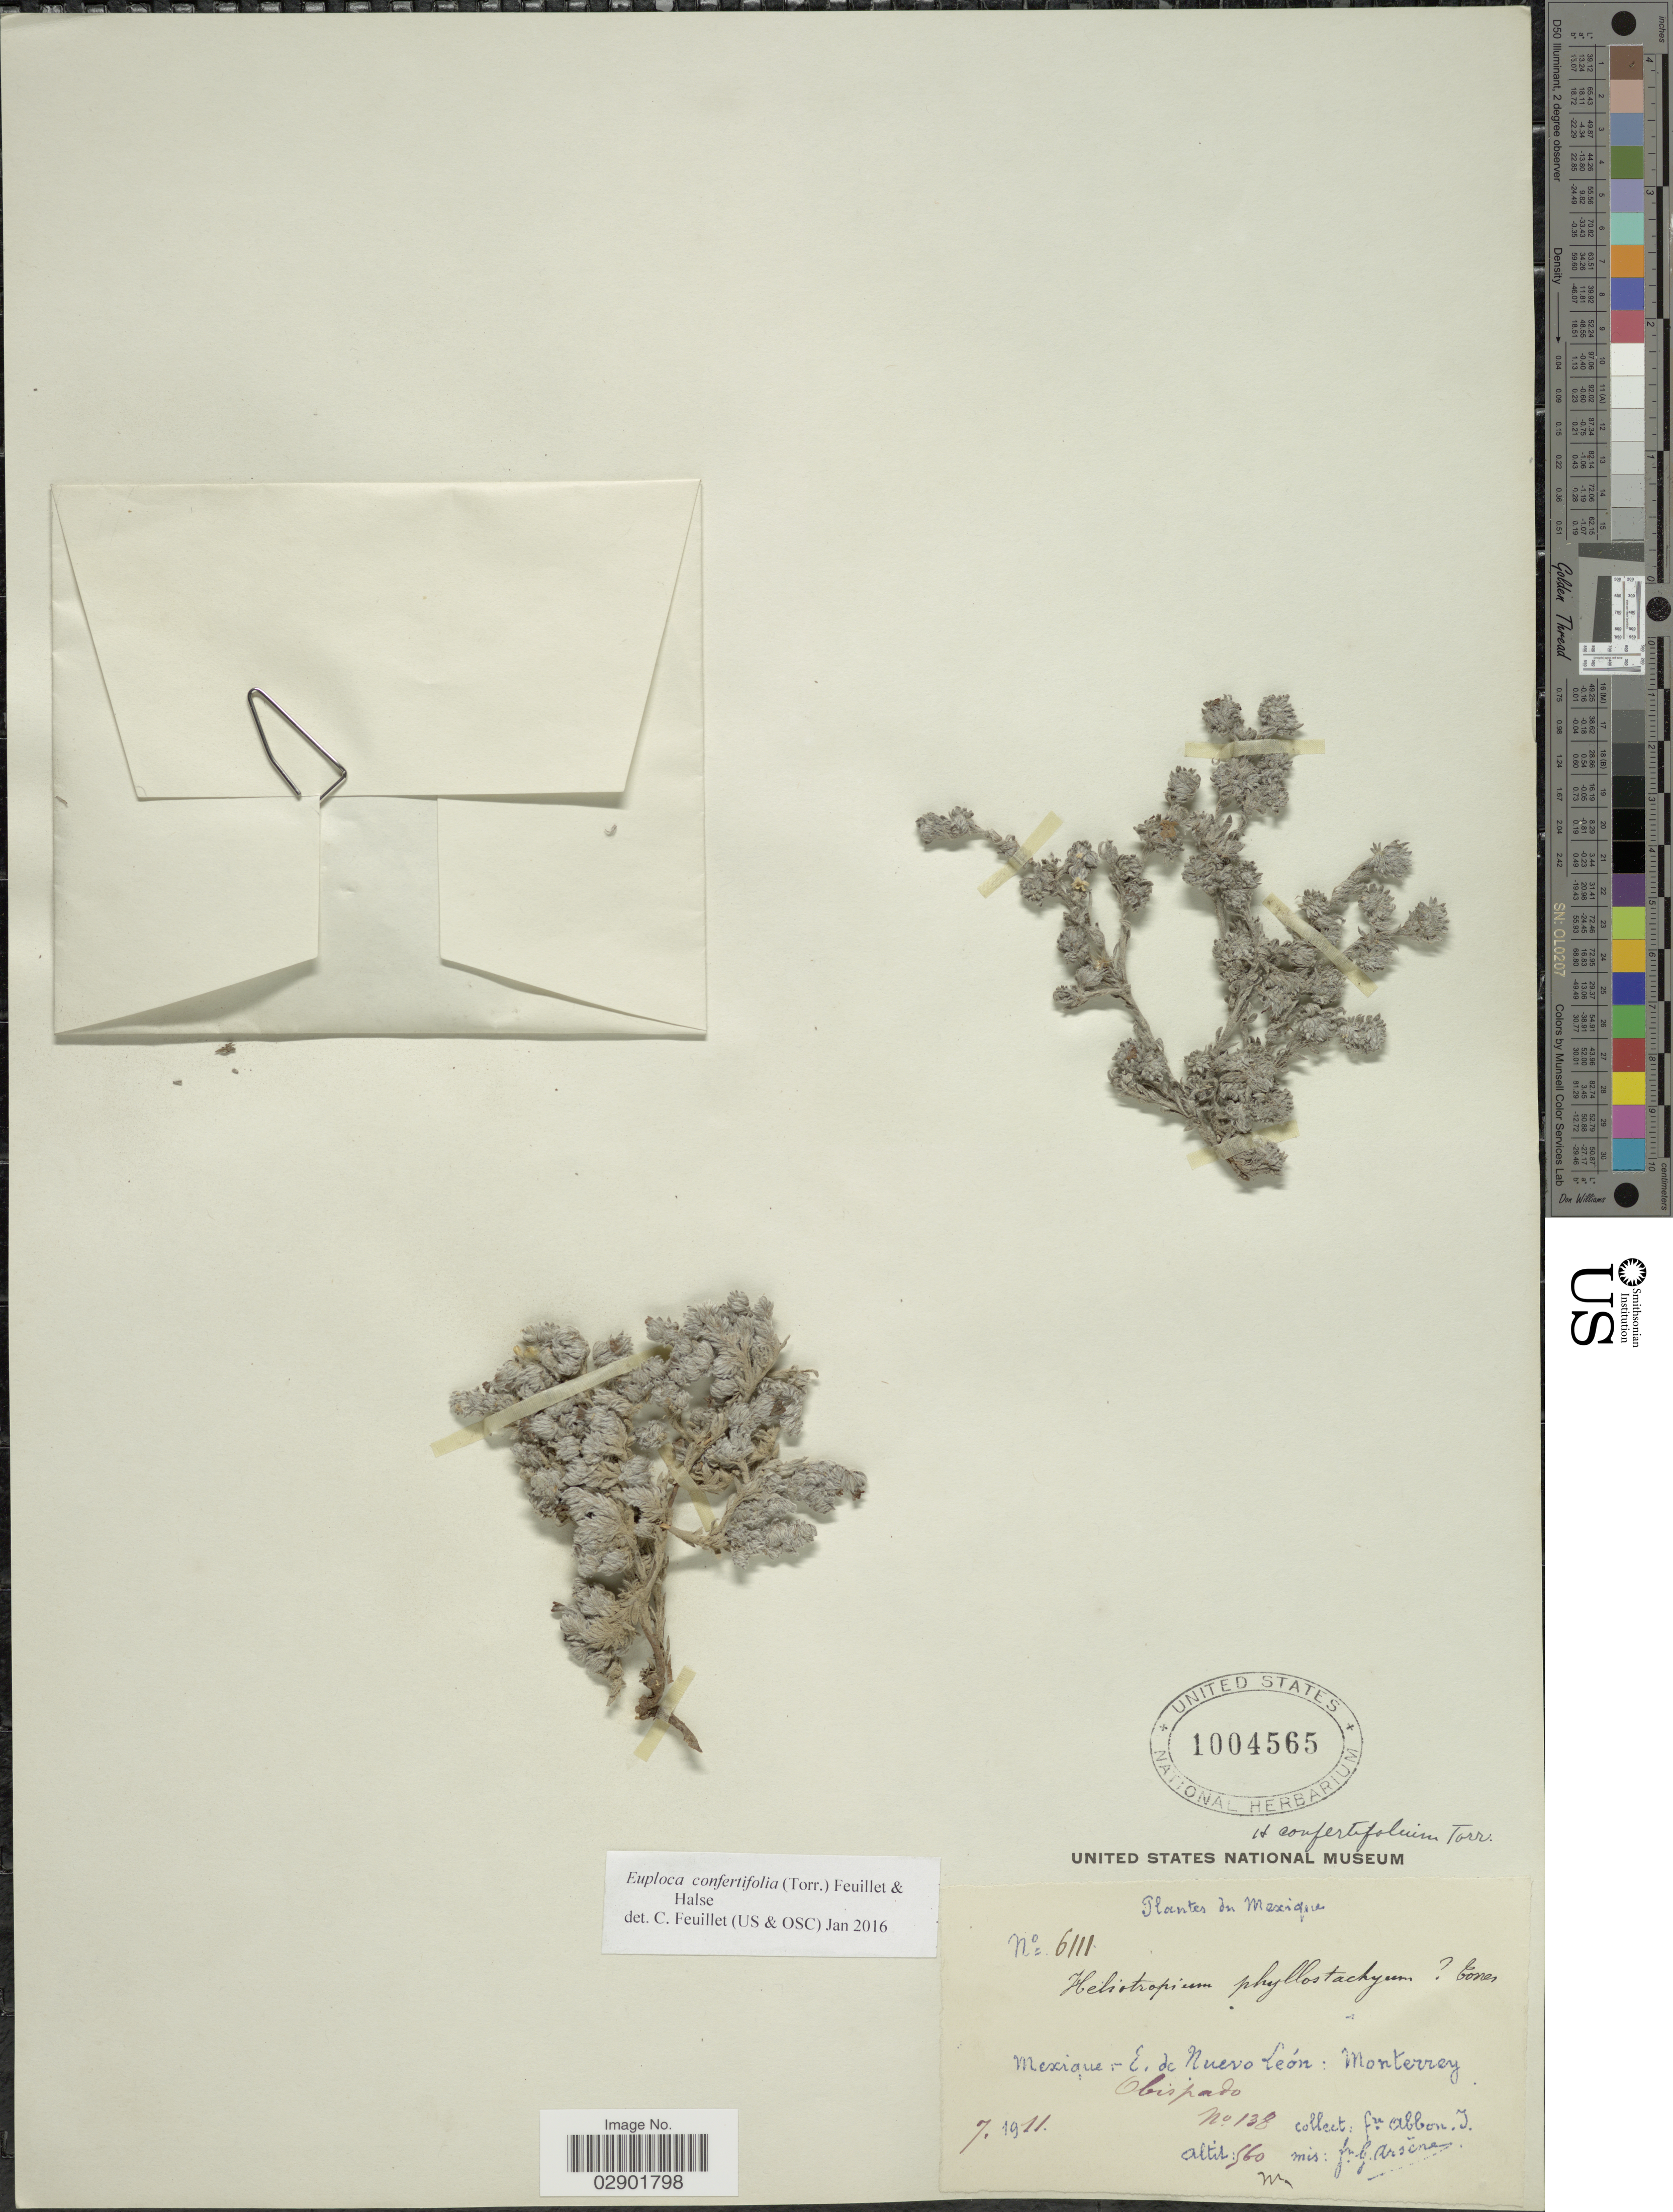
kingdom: Plantae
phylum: Tracheophyta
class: Magnoliopsida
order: Boraginales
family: Heliotropiaceae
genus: Euploca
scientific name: Euploca confertifolium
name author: (Torr.) Feuillet & Halse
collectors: J. Abbon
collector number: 138/6111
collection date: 1911-07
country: Mexico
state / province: Nuevo León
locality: Monterrey.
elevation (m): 560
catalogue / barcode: US 1004565